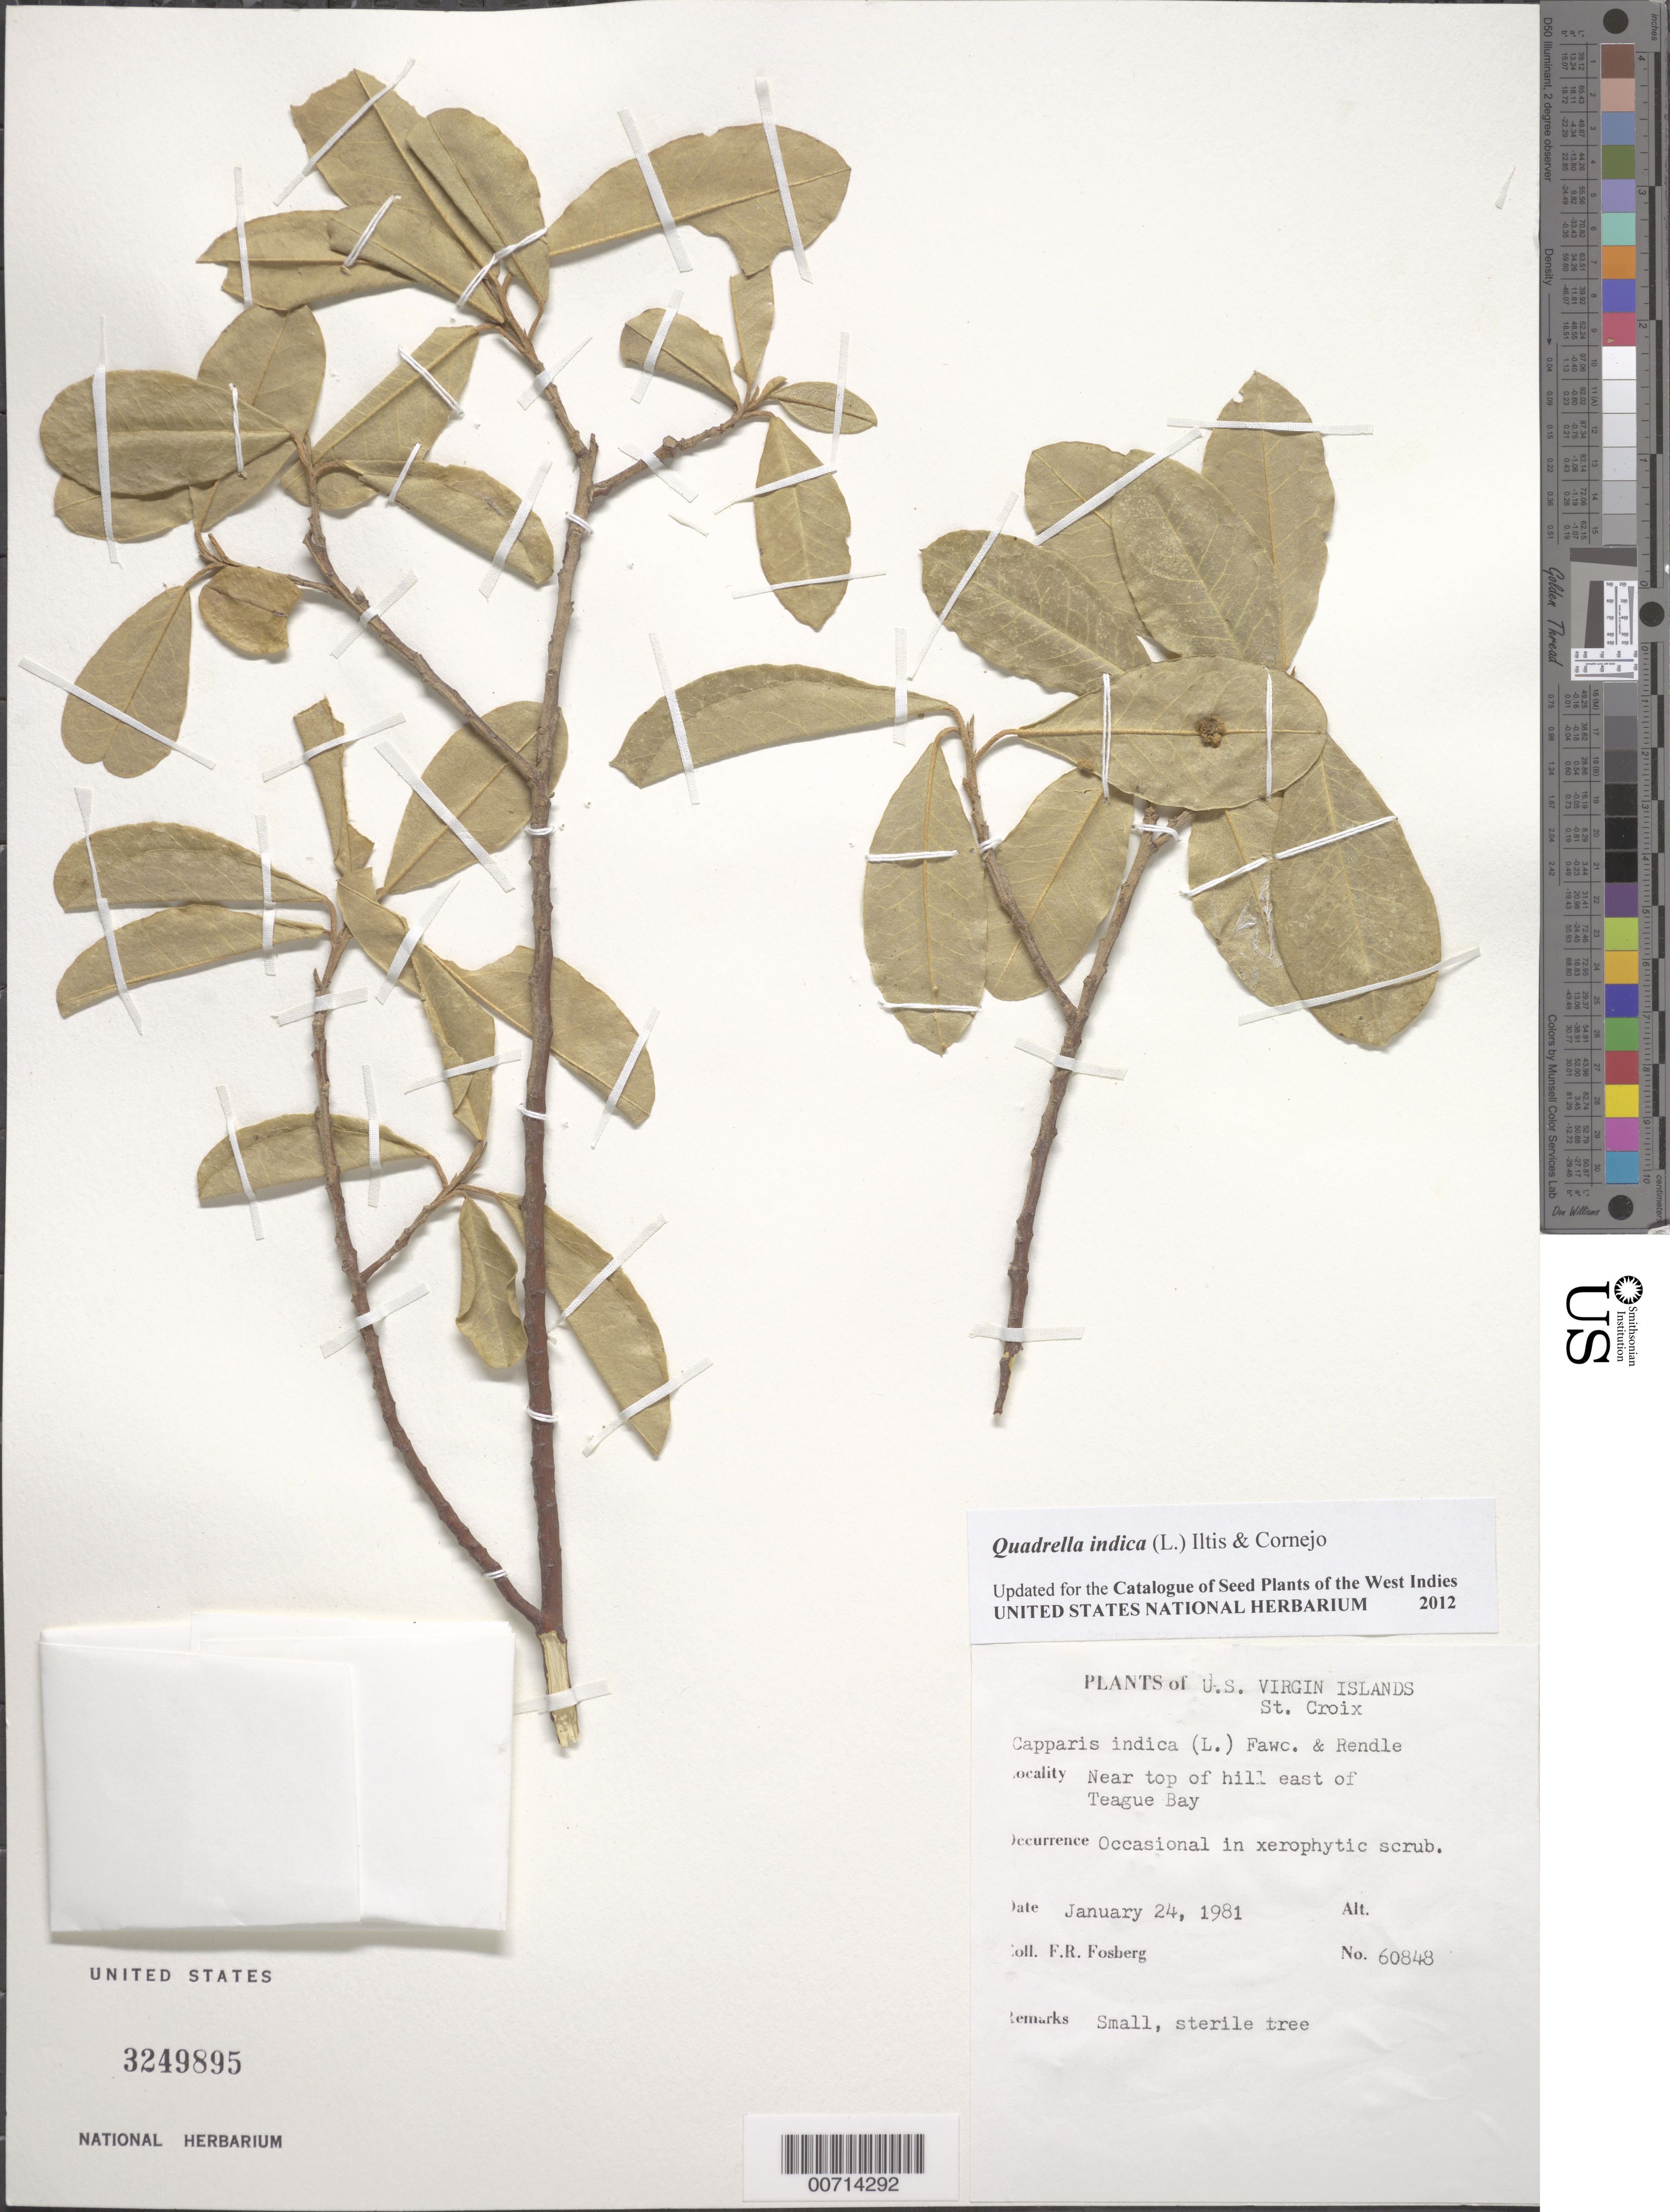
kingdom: Plantae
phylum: Tracheophyta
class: Magnoliopsida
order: Brassicales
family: Capparaceae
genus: Quadrella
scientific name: Quadrella indica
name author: (L.) Iltis & Cornejo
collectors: F. R. Fosberg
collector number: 60848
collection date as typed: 24 Jan 1981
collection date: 1981-01-24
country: U.S. Virgin Islands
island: St. Croix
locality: Teague Bay, near top of hill E of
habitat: Xerophytic scrub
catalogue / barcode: US 3249895